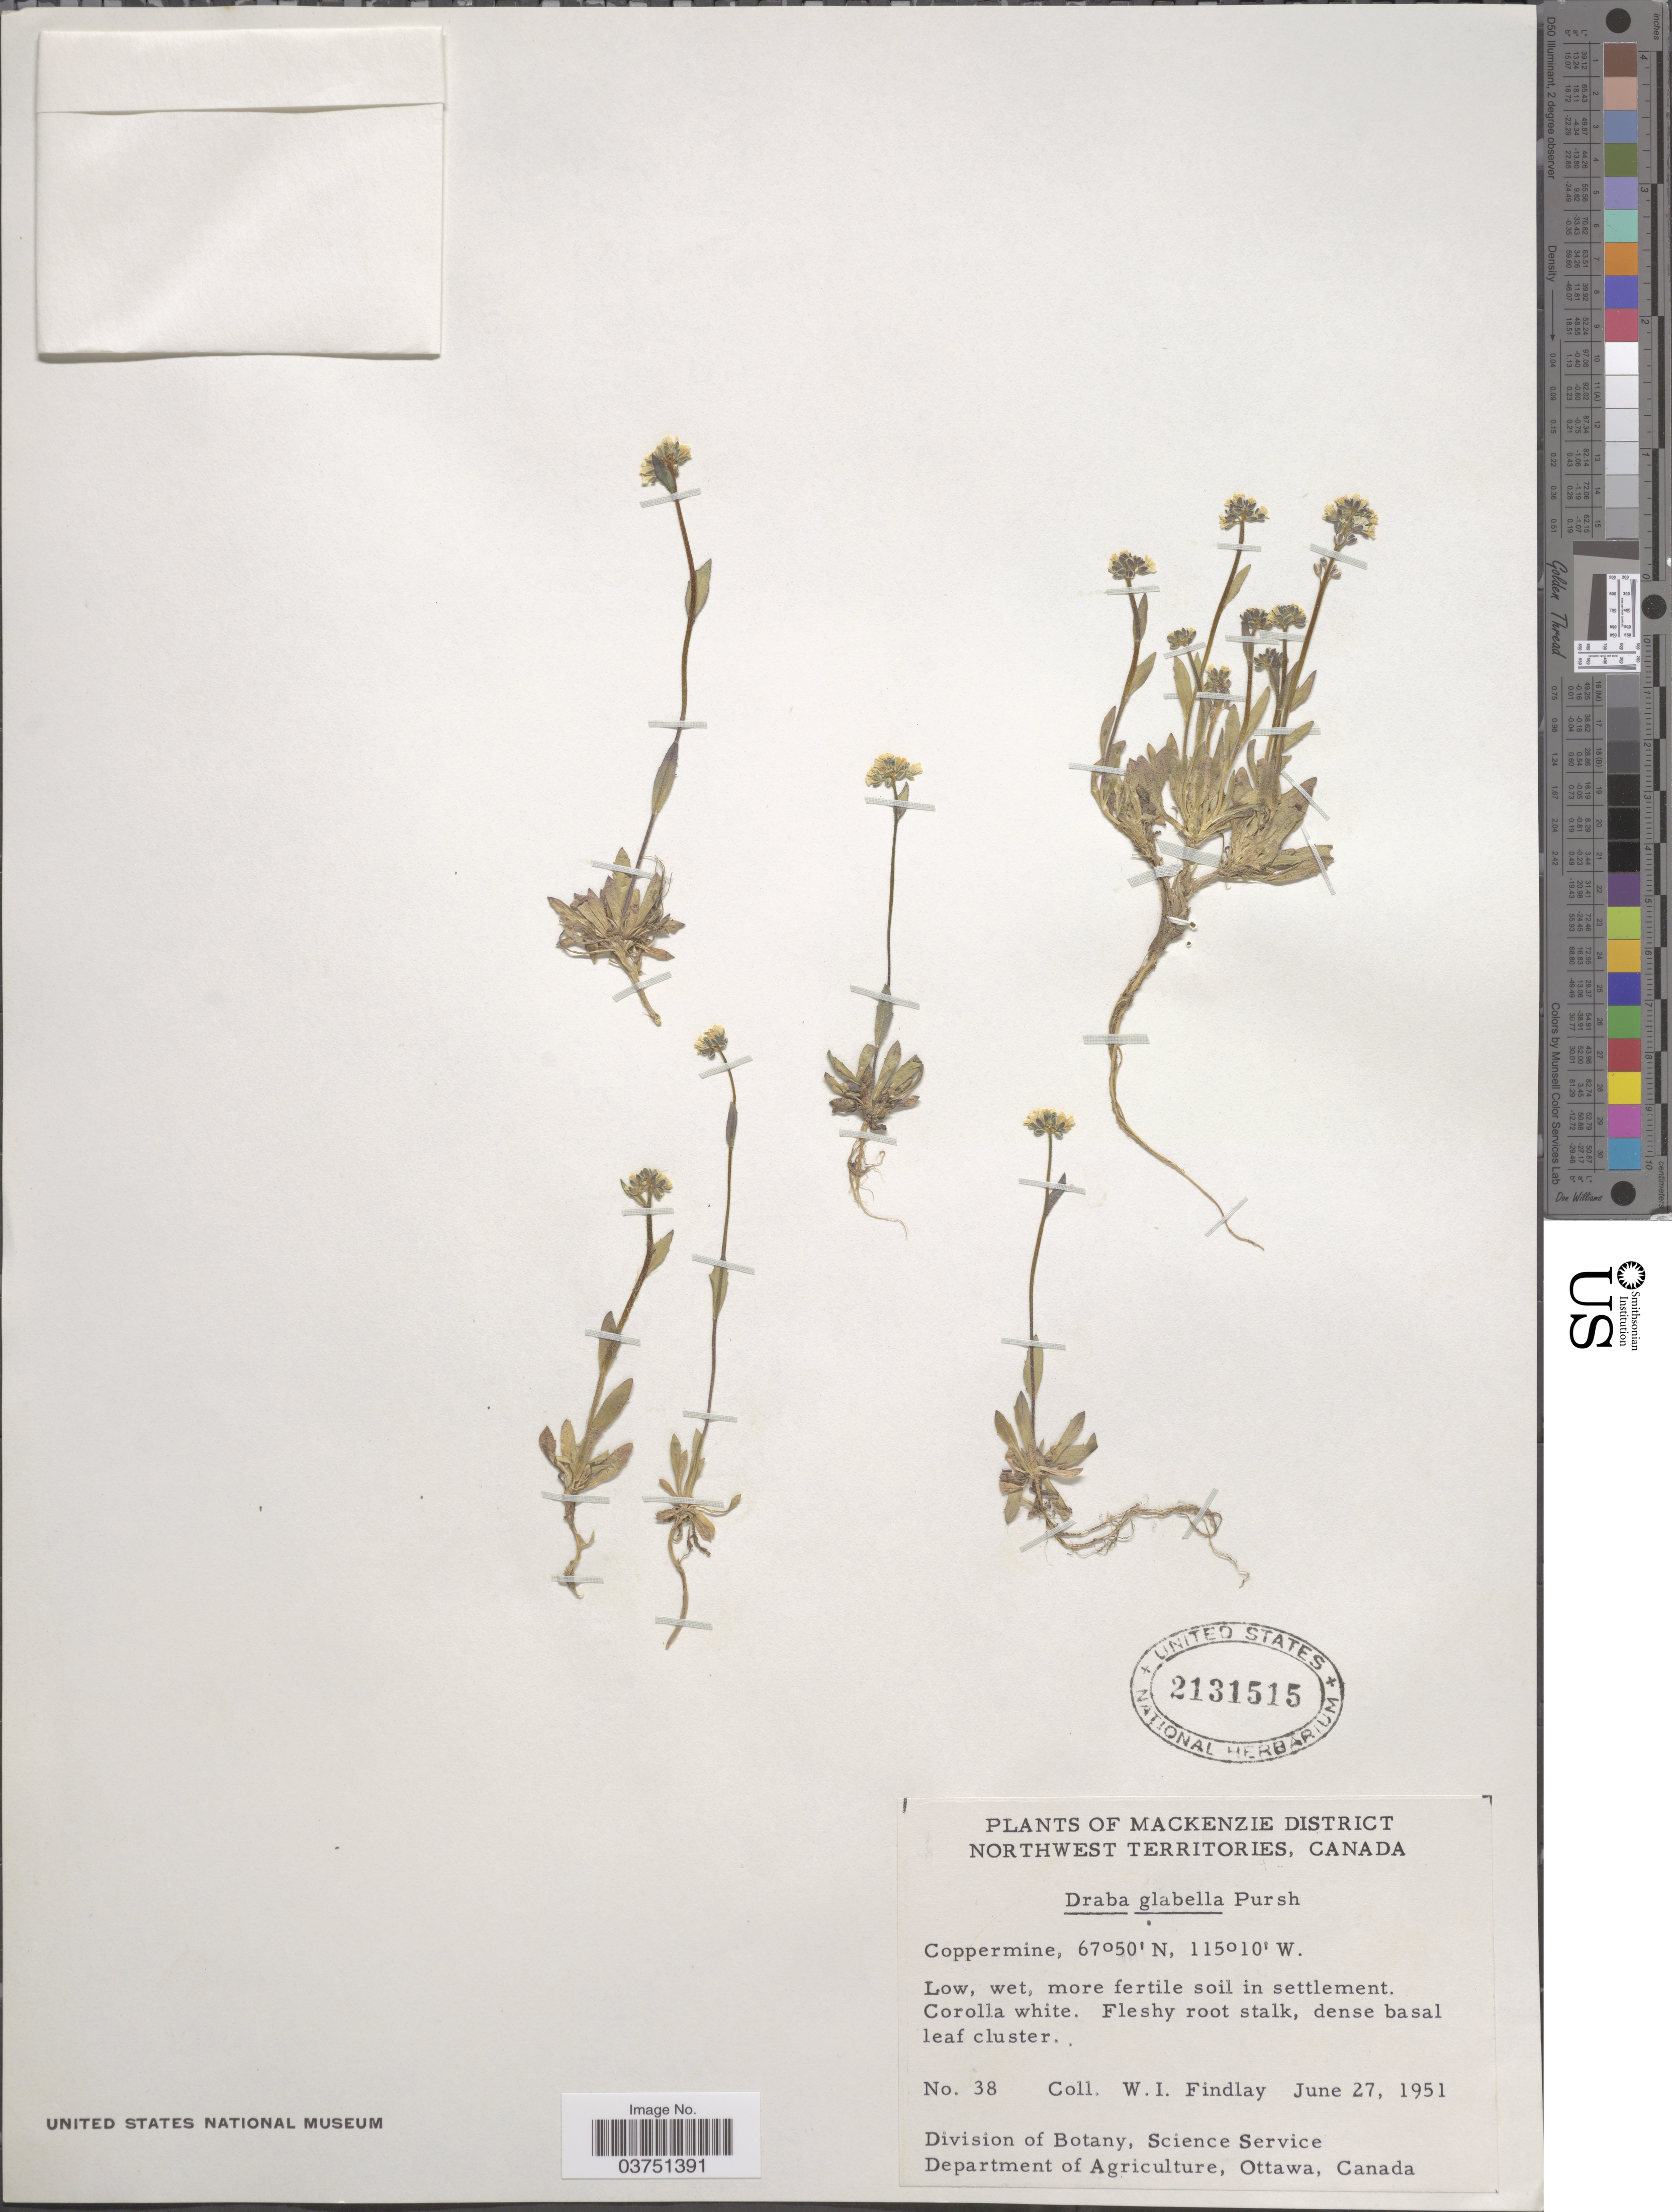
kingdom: Plantae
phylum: Tracheophyta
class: Magnoliopsida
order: Brassicales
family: Brassicaceae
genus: Draba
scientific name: Draba glabella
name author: Pursh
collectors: W. Findlay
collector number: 38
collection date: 1951-06-27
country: Canada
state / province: Northwest Territories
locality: Mackenzie District; Coppermine.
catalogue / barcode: US 2131515